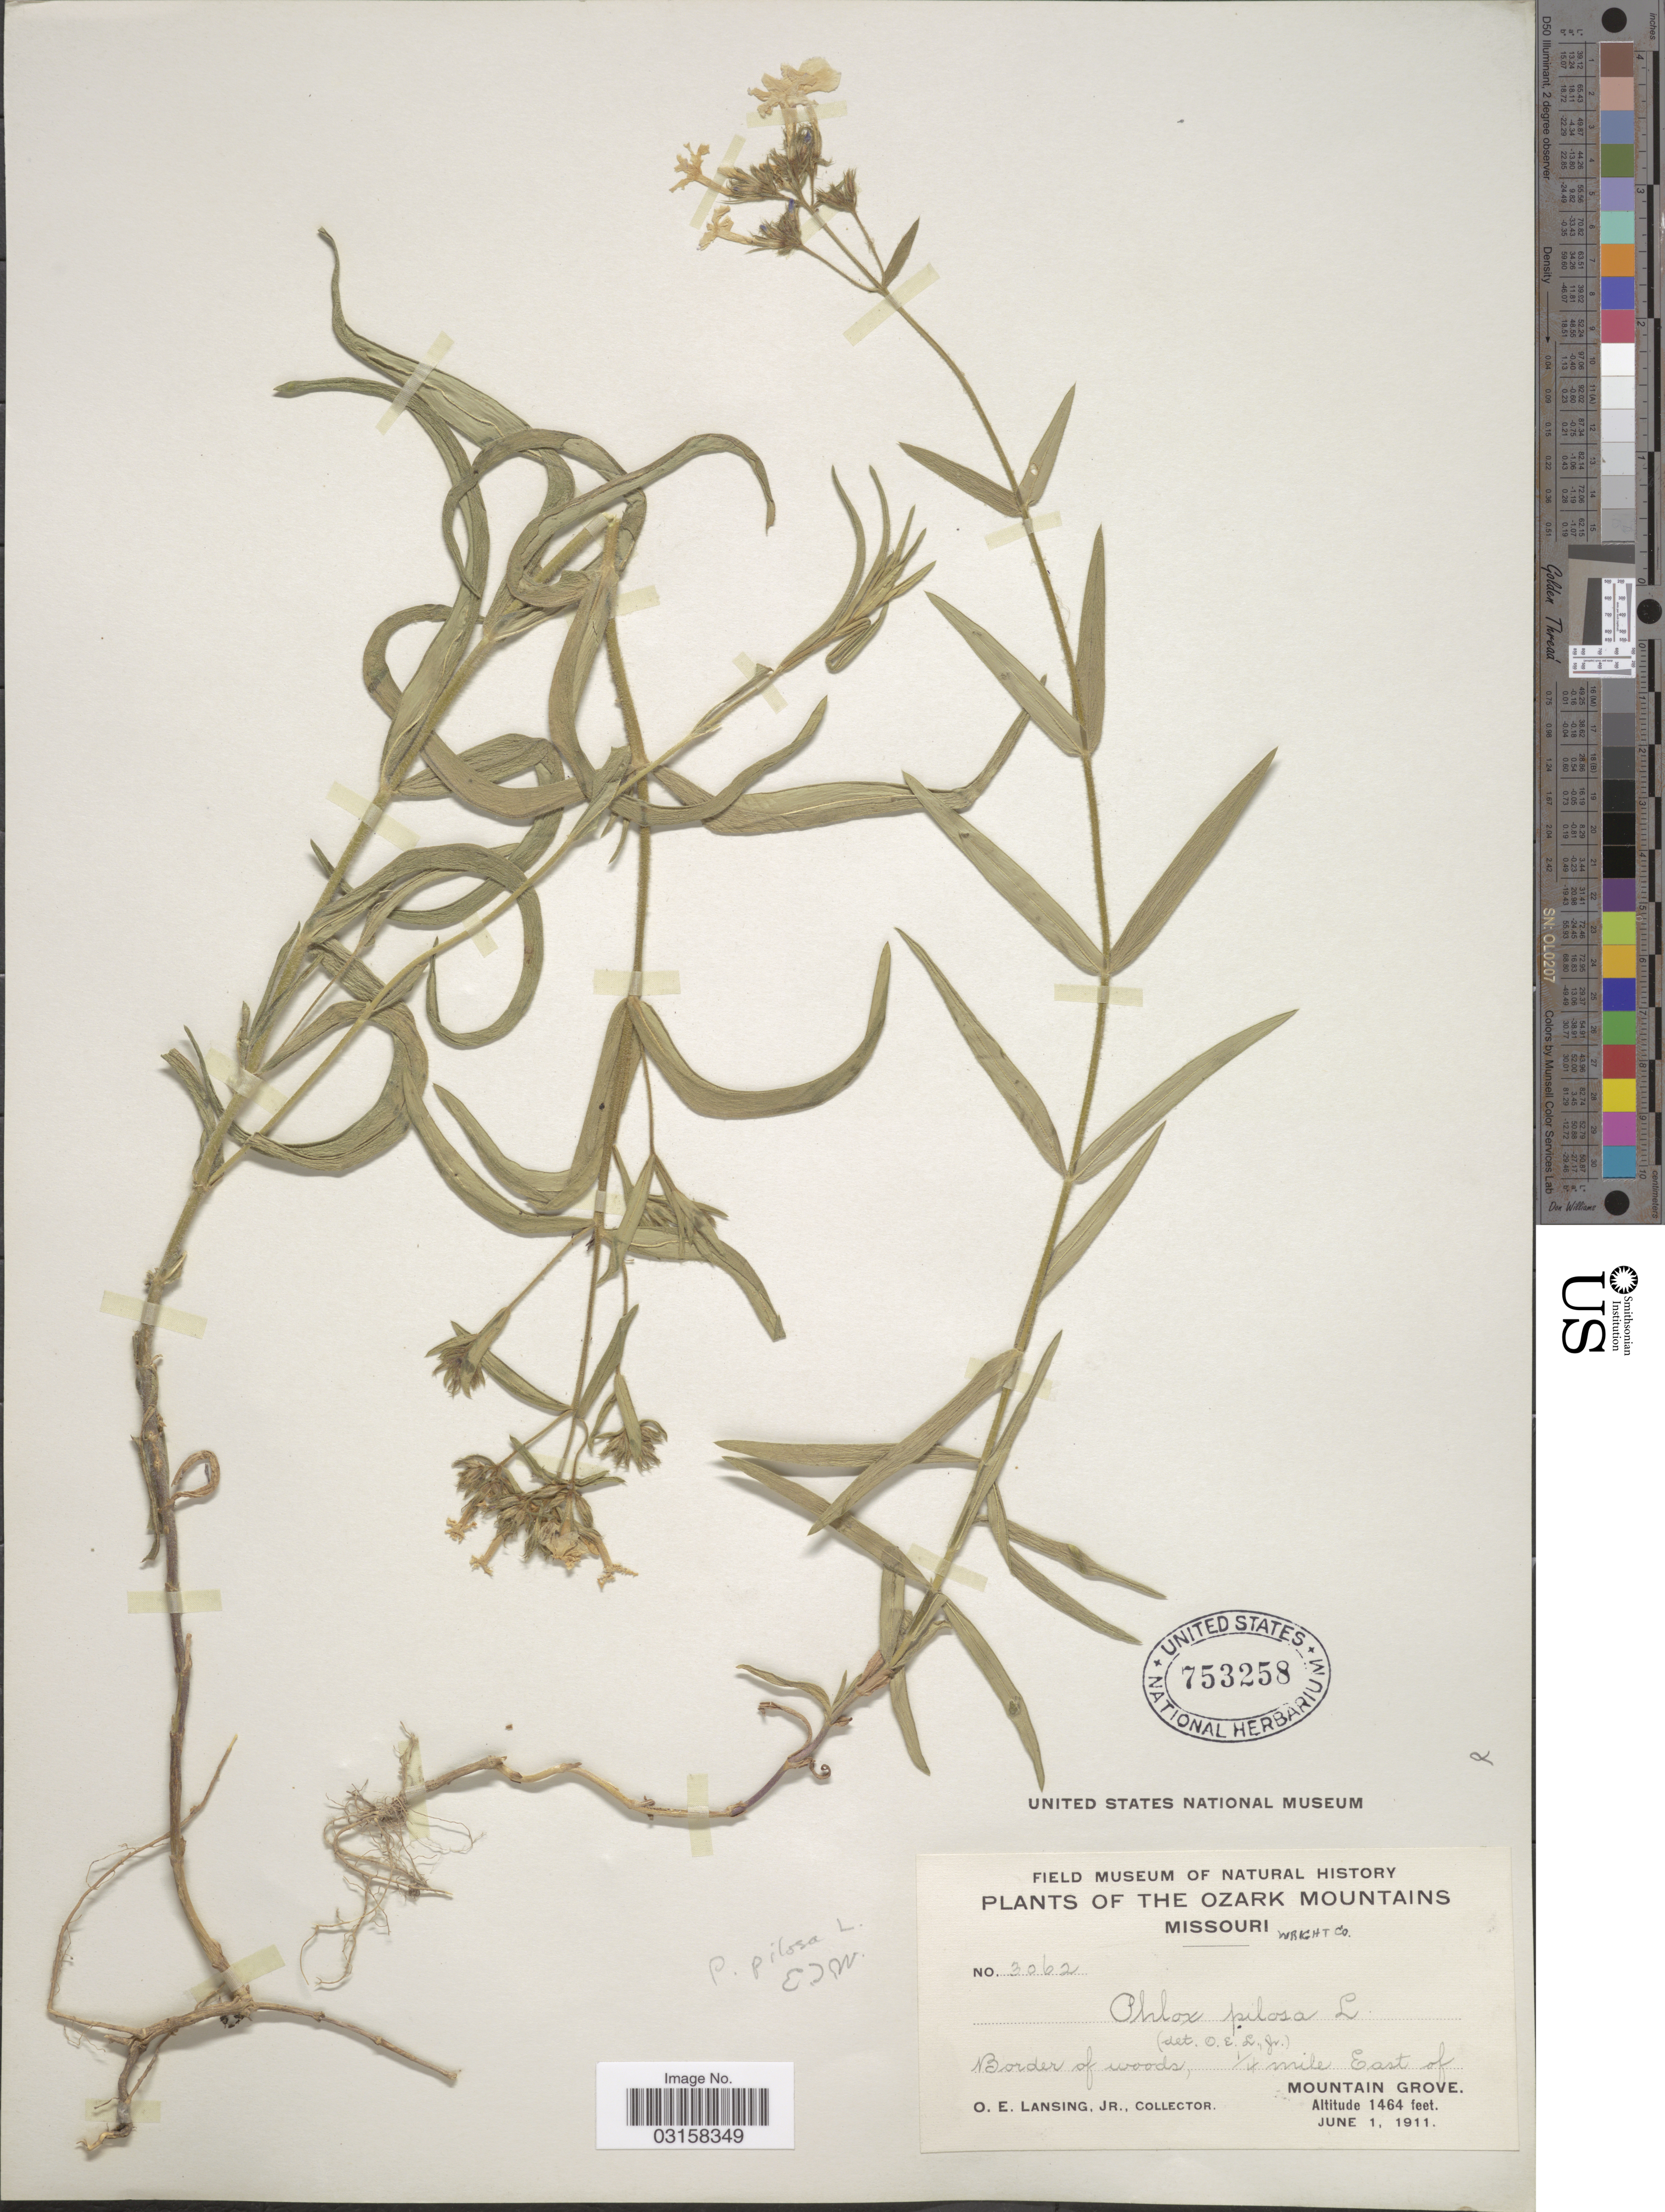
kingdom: Plantae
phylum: Tracheophyta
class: Magnoliopsida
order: Ericales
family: Polemoniaceae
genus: Phlox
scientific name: Phlox pilosa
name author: L.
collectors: O. Lansing Jr.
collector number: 3062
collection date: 1911-06-01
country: United States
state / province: Missouri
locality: The Ozark Mountains. Wright Co. Border of woods, ¼ mile East of Mountain Grove.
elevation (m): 446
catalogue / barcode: US 753258